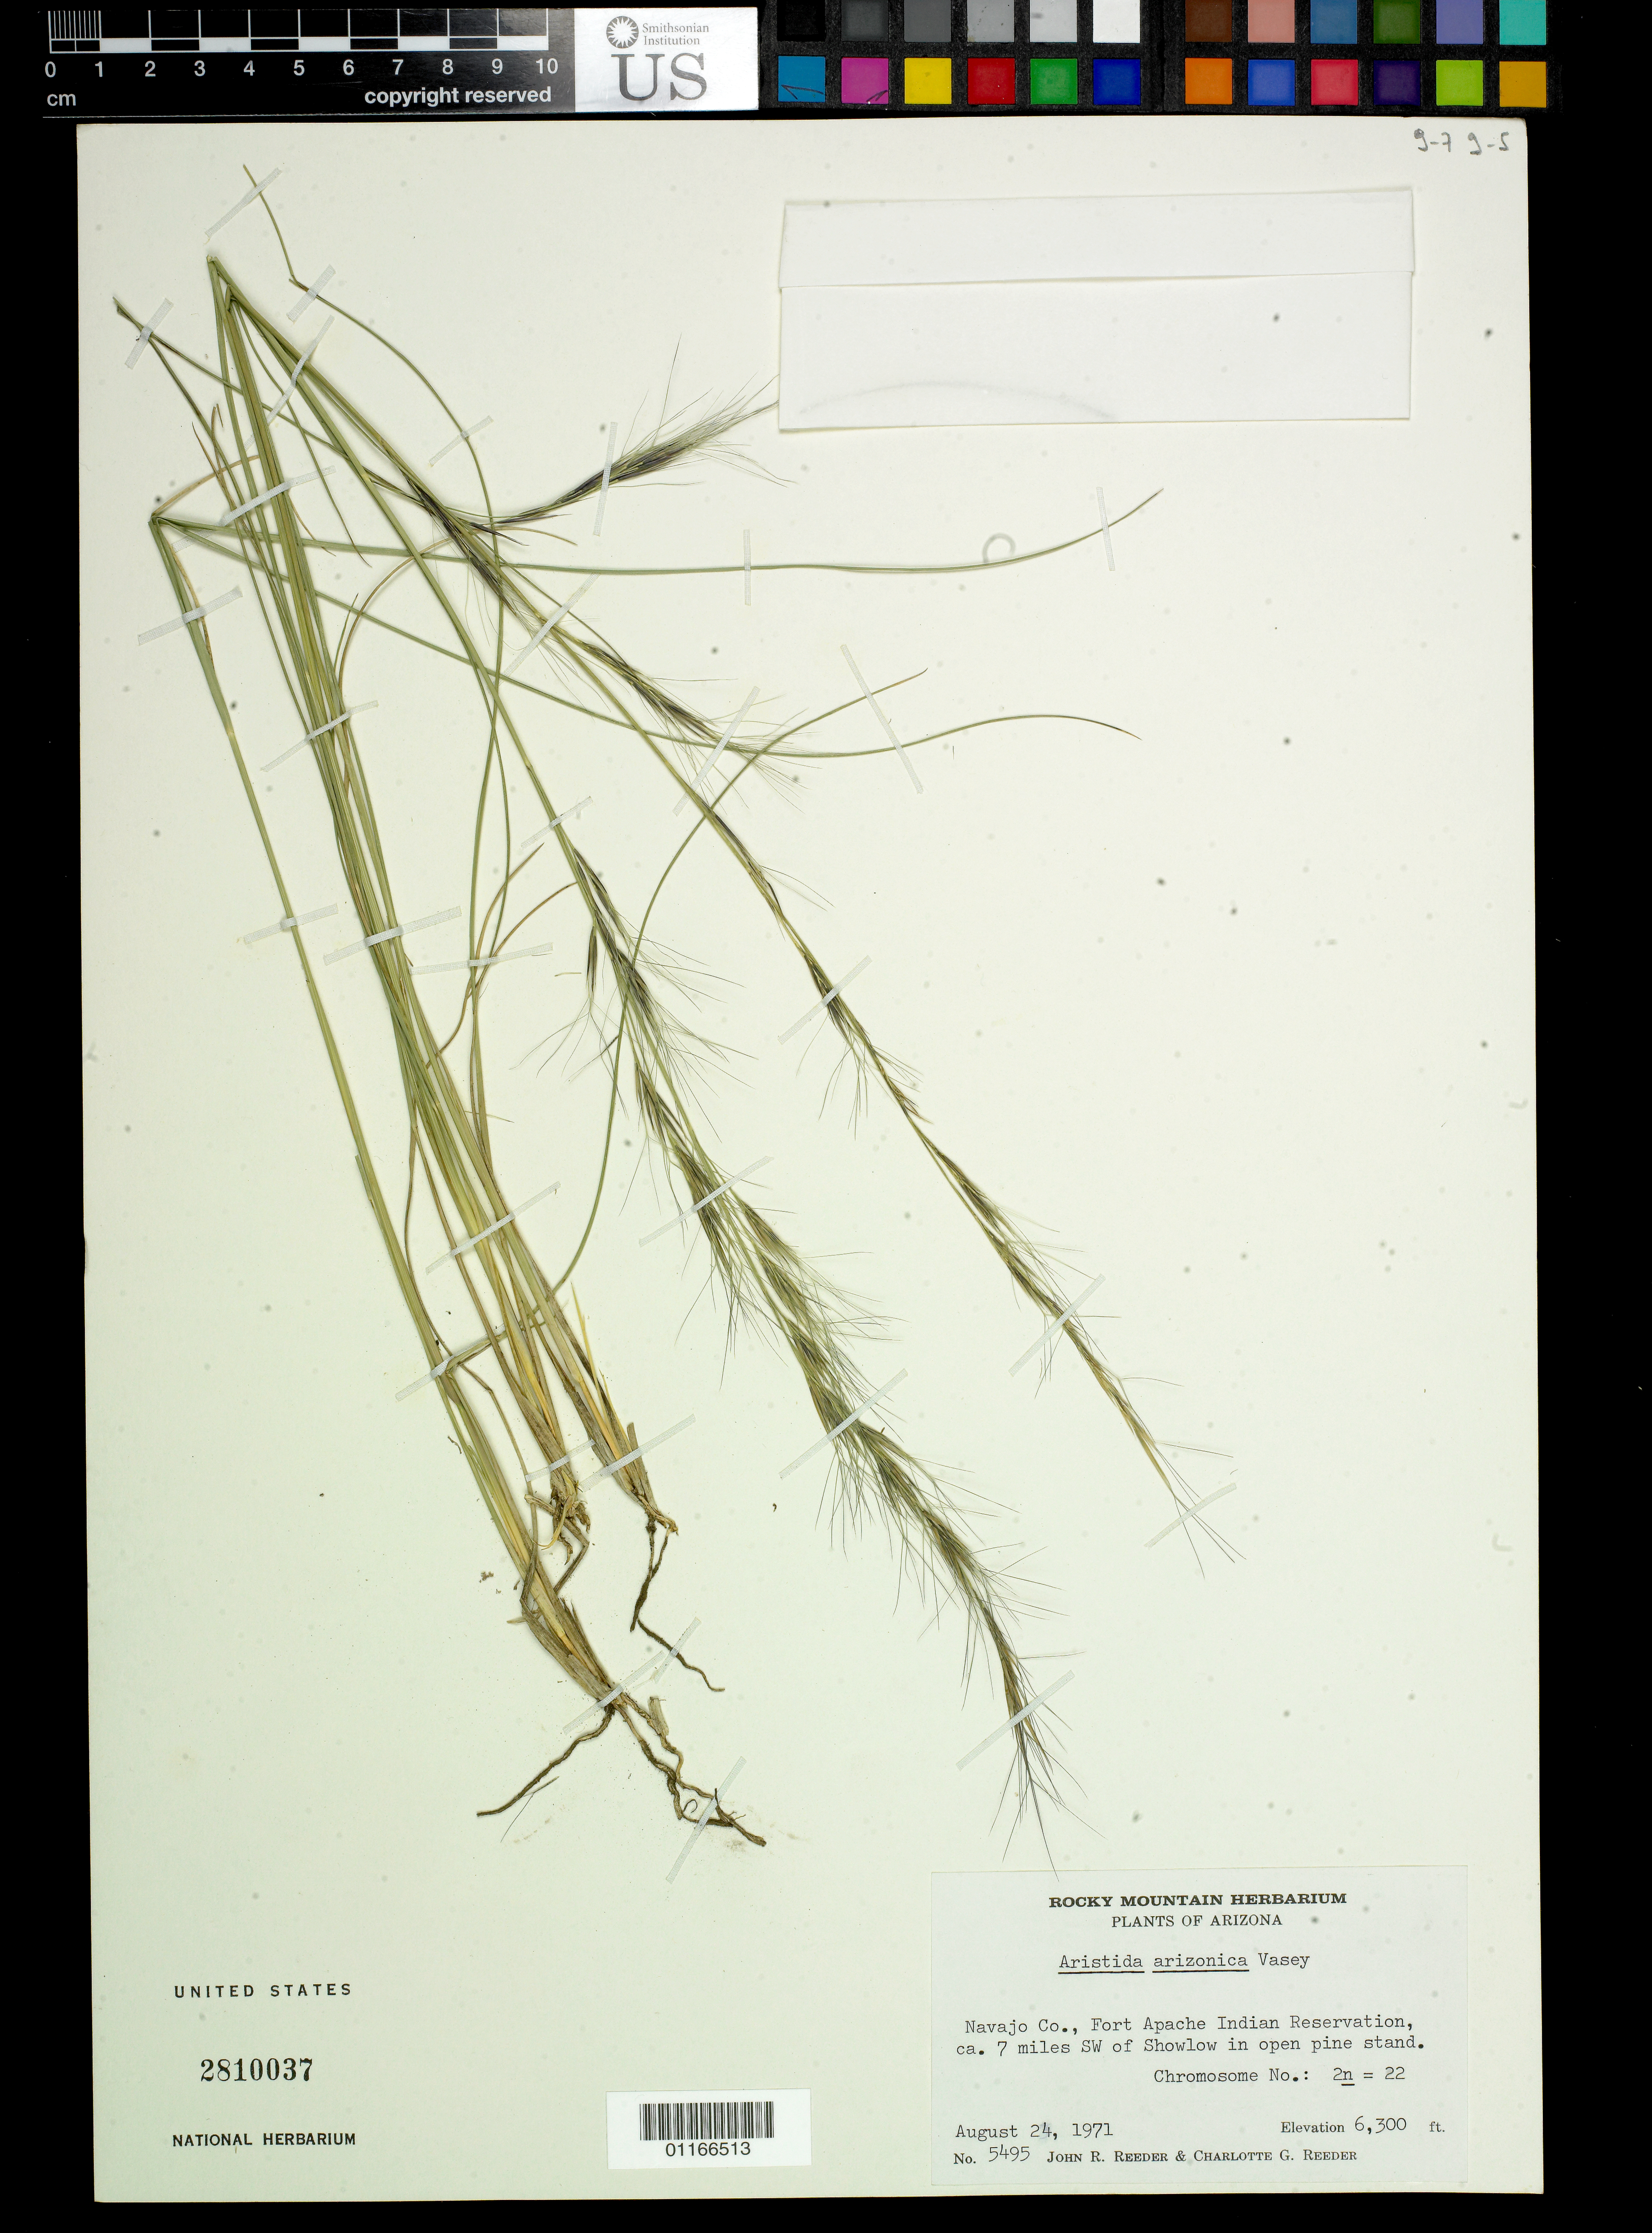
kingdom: Plantae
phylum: Tracheophyta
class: Liliopsida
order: Poales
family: Poaceae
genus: Aristida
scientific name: Aristida arizonica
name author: Vasey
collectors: J. R. Reeder & C. G. Reeder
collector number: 5495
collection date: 1971-08-24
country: United States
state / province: Arizona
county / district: Navajo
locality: Fort Apache Indian Reservation, ca. 7 miles SW of Showlow in open pine stand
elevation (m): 1920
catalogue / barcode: US 2810037